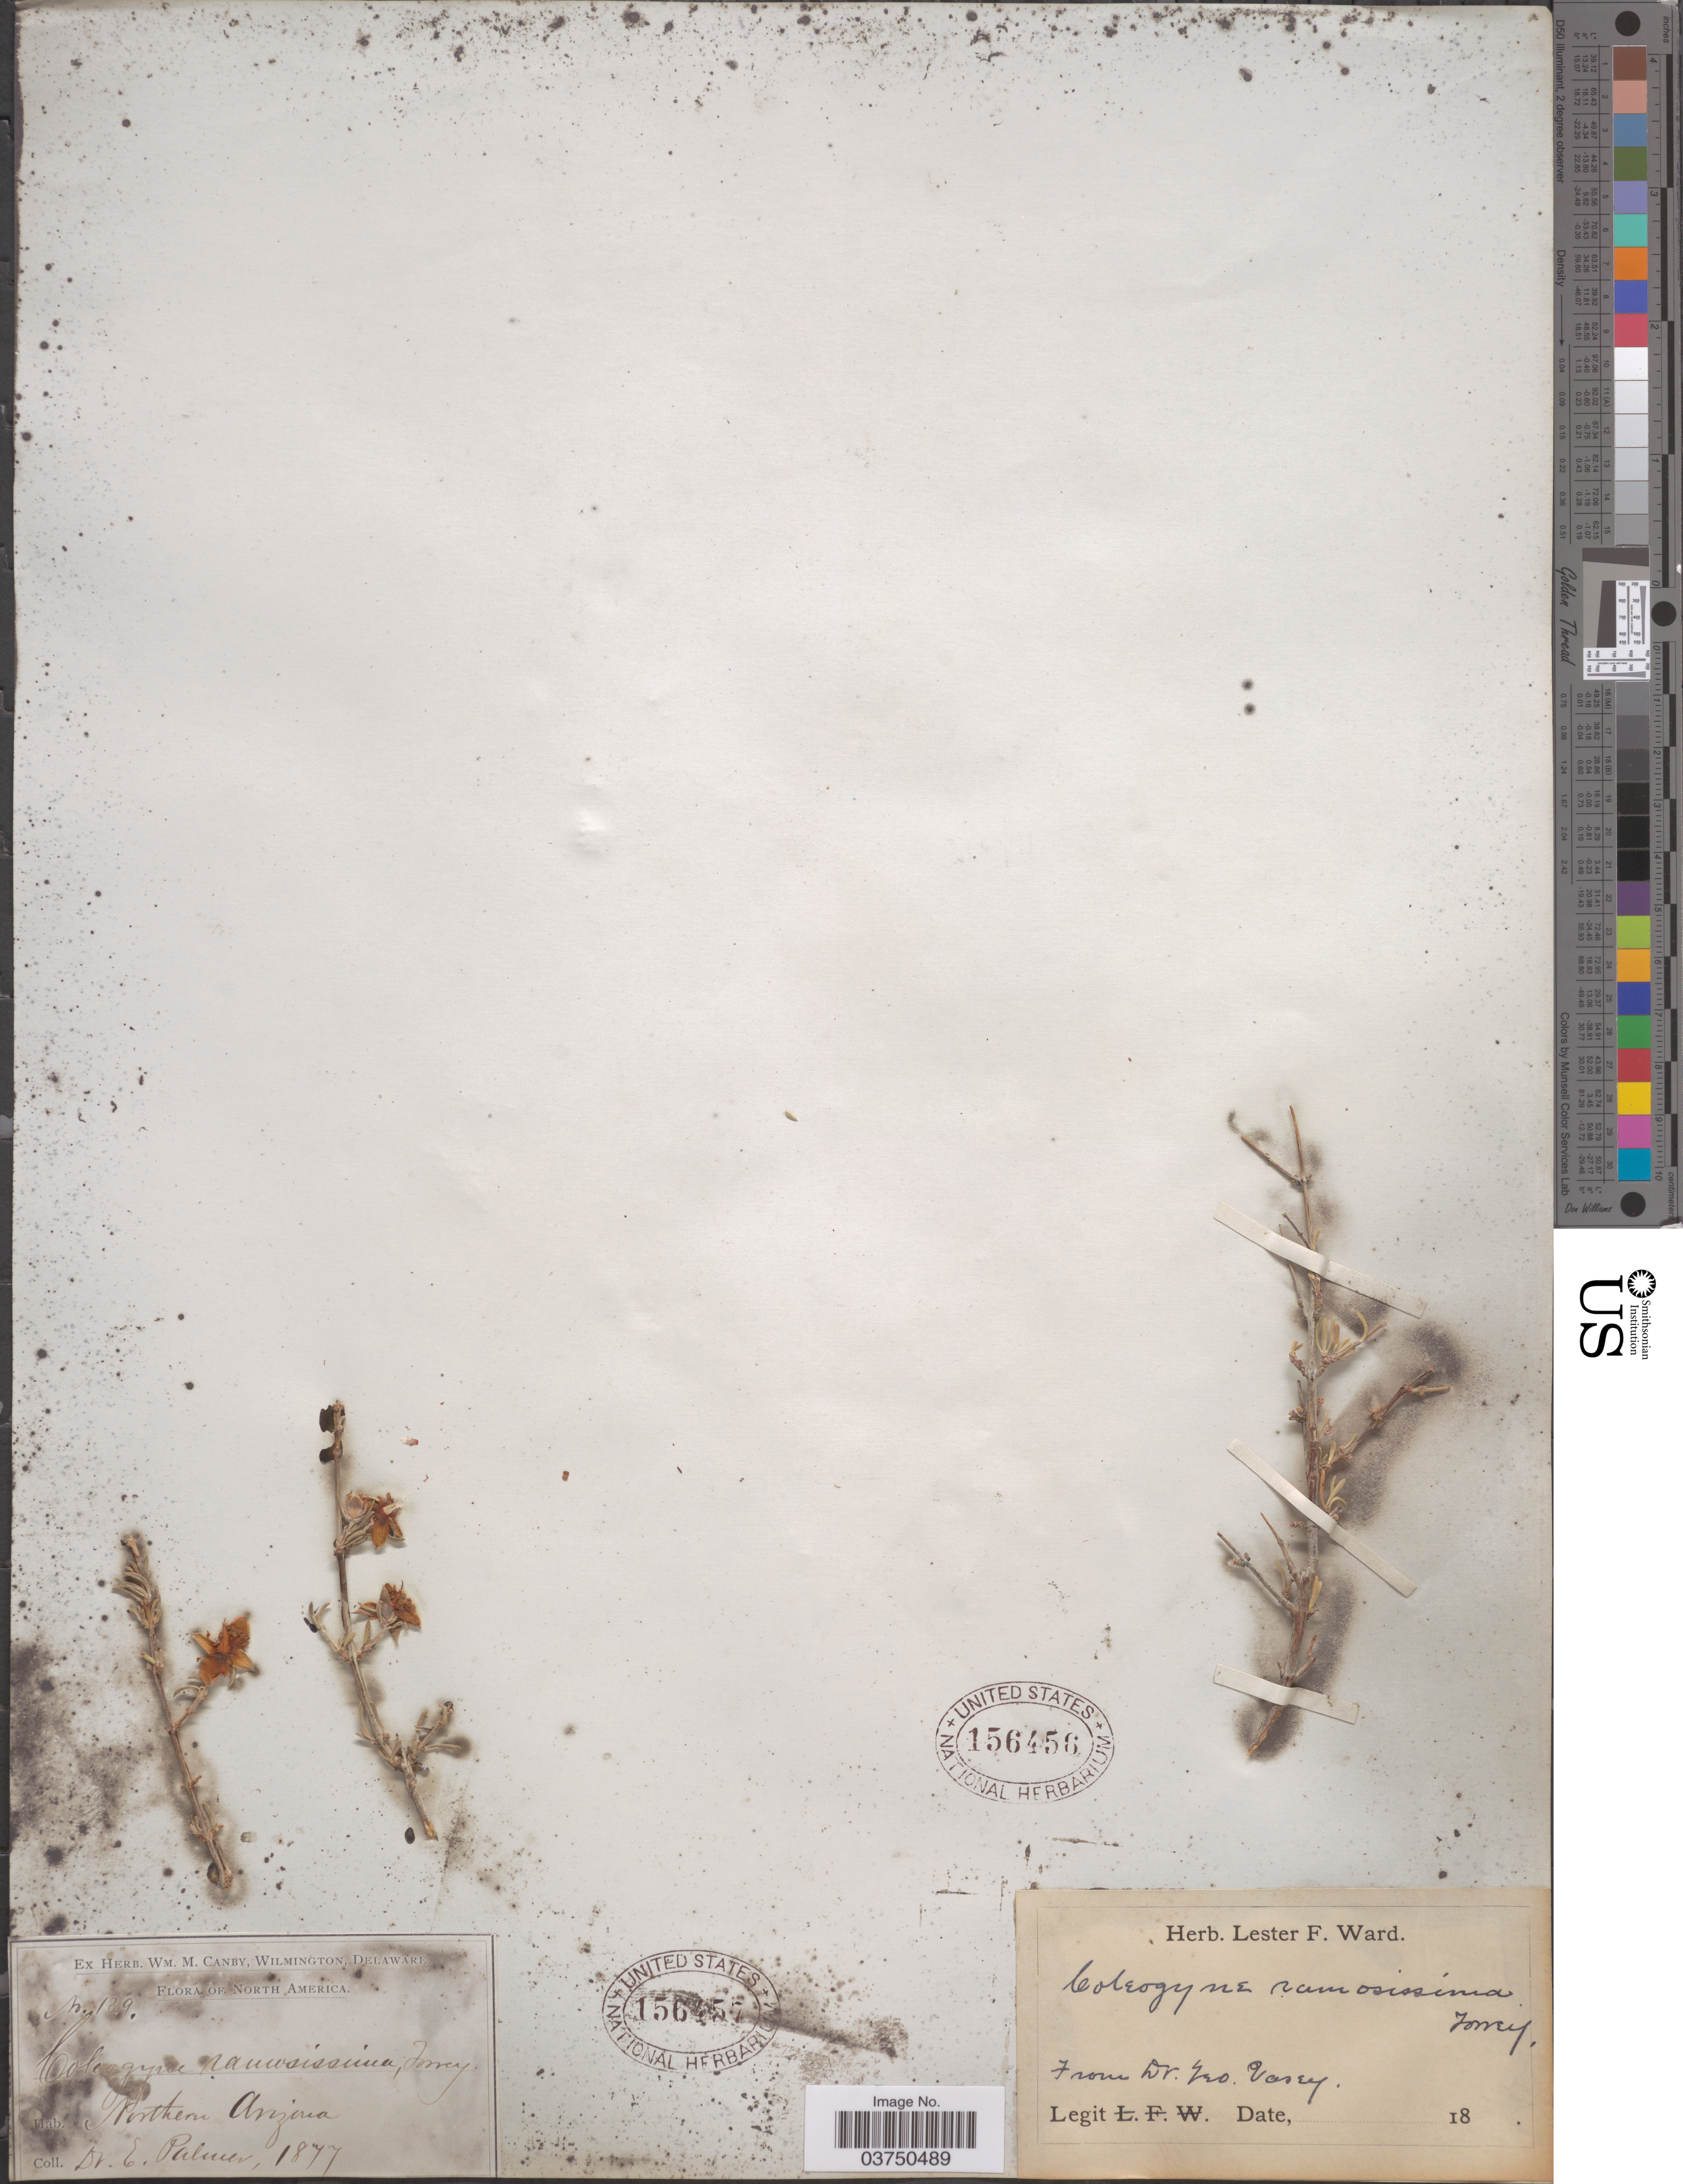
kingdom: Plantae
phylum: Tracheophyta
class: Magnoliopsida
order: Rosales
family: Rosaceae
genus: Coleogyne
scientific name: Coleogyne ramosissima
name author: Torr.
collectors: E. Palmer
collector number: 139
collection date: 1877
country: United States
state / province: Arizona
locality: Northern Arizona.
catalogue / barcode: US 156457-2